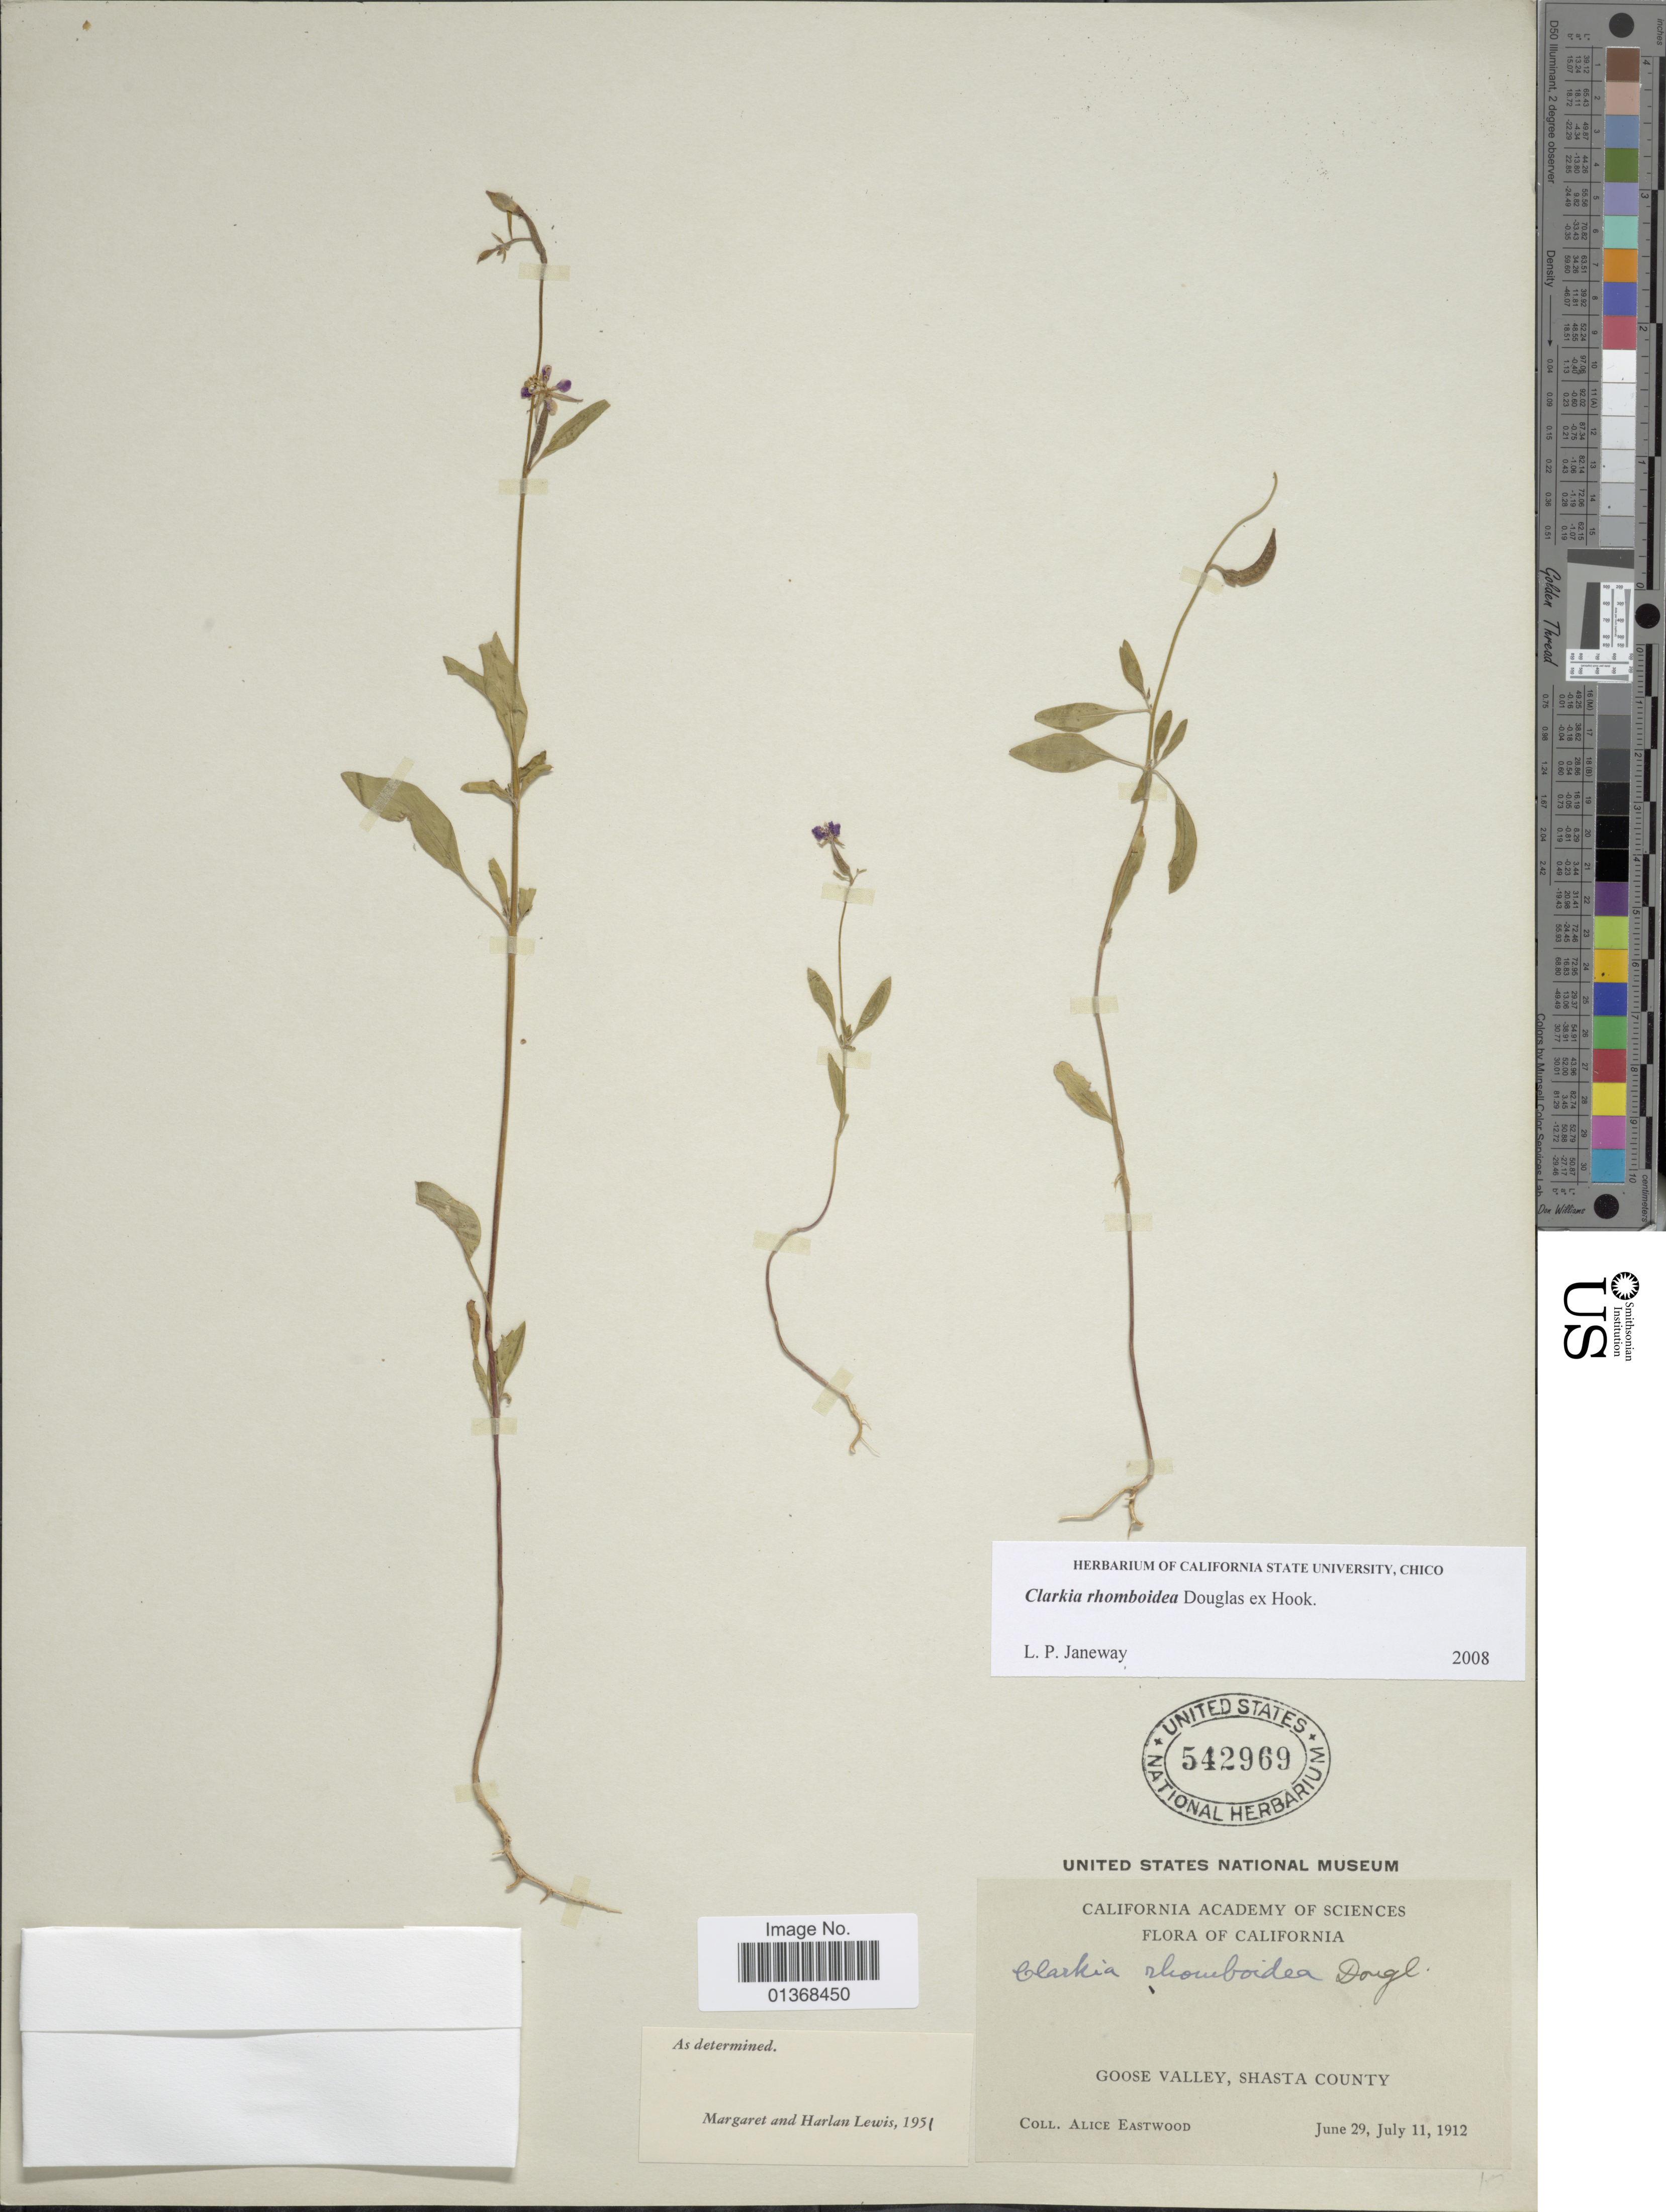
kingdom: Plantae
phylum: Tracheophyta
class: Magnoliopsida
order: Myrtales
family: Onagraceae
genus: Clarkia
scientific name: Clarkia rhomboidea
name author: Douglas ex Hook.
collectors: A. Eastwood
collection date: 1912-06-29/1912-07-11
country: United States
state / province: California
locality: Goose Valley, Shasta Valley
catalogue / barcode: US 542969